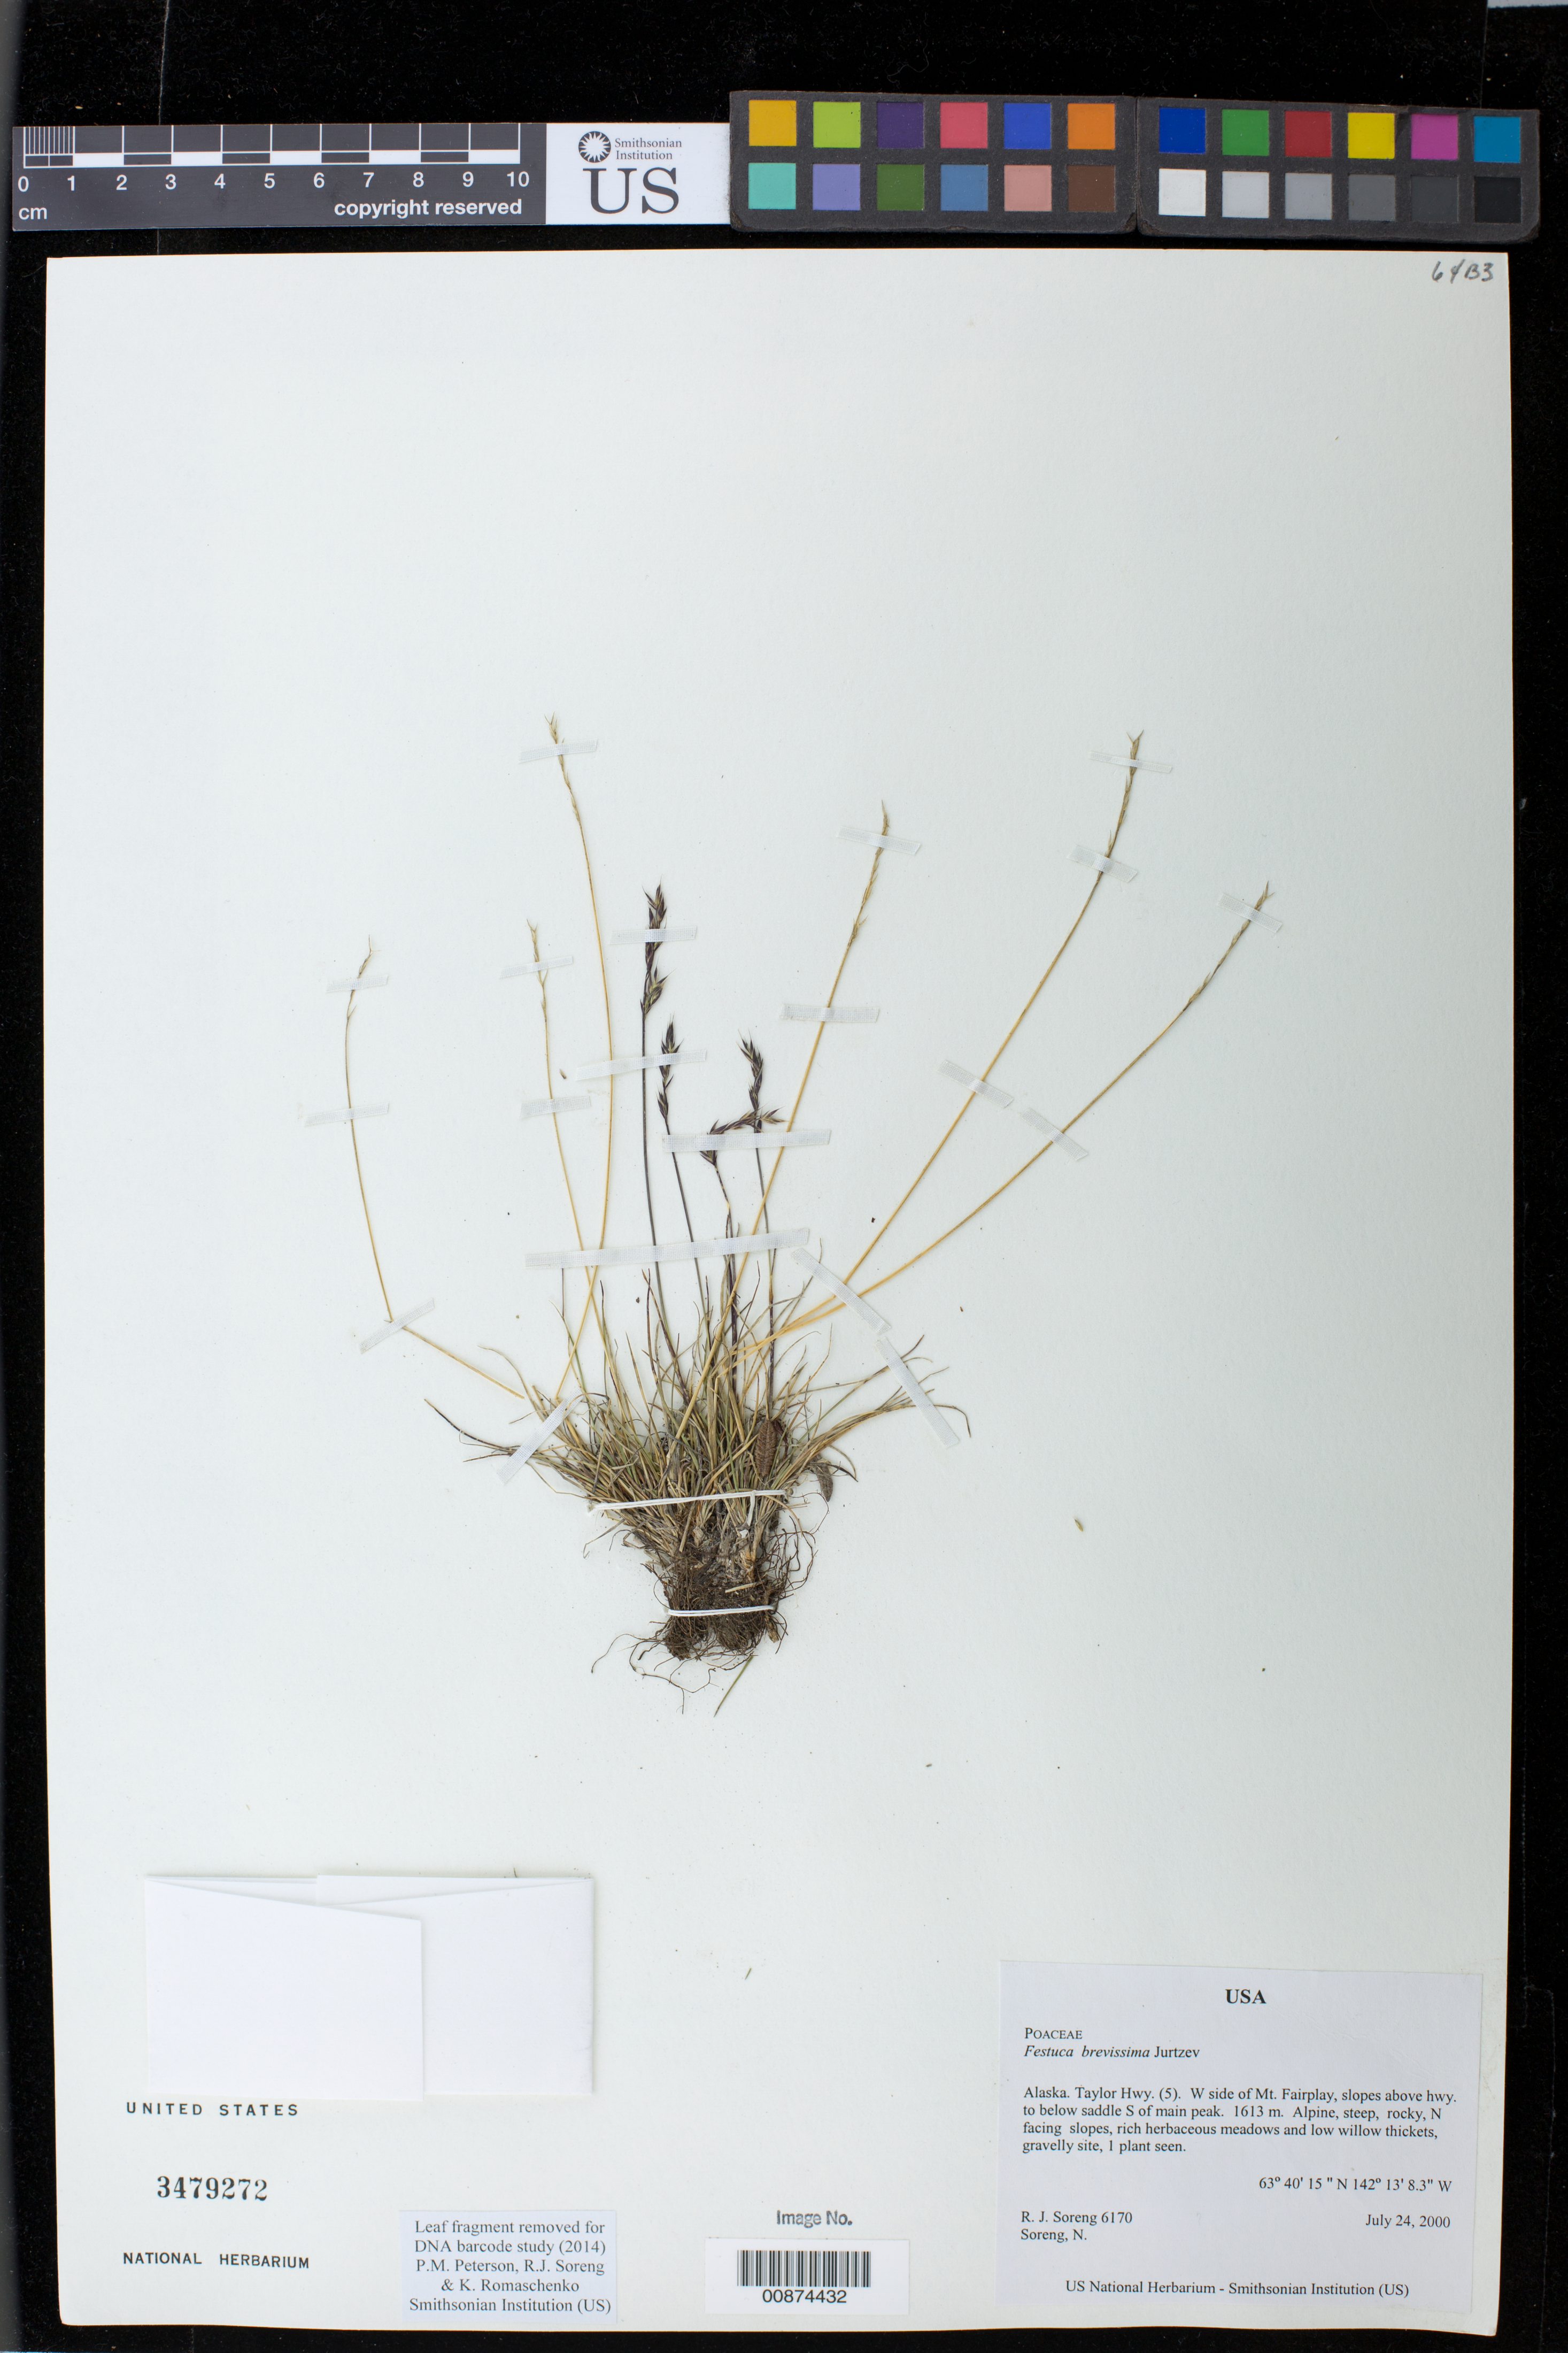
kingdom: Plantae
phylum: Tracheophyta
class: Liliopsida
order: Poales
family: Poaceae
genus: Festuca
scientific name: Festuca brevissima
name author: Jurtzev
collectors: R. J. Soreng & N. L. Soreng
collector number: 6170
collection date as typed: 24 Jul 2000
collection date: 2000-07-24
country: United States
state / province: Alaska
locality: Taylor Hwy. (5). W side of Mt. Fairplay, slopes above hwy. to below saddle S of main peak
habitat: Alpine, steep, rocky, N facing slopes, rich herbaceous meadows and low willow thickets, gravelly site, 1 plant seen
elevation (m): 1613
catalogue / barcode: US 3479272